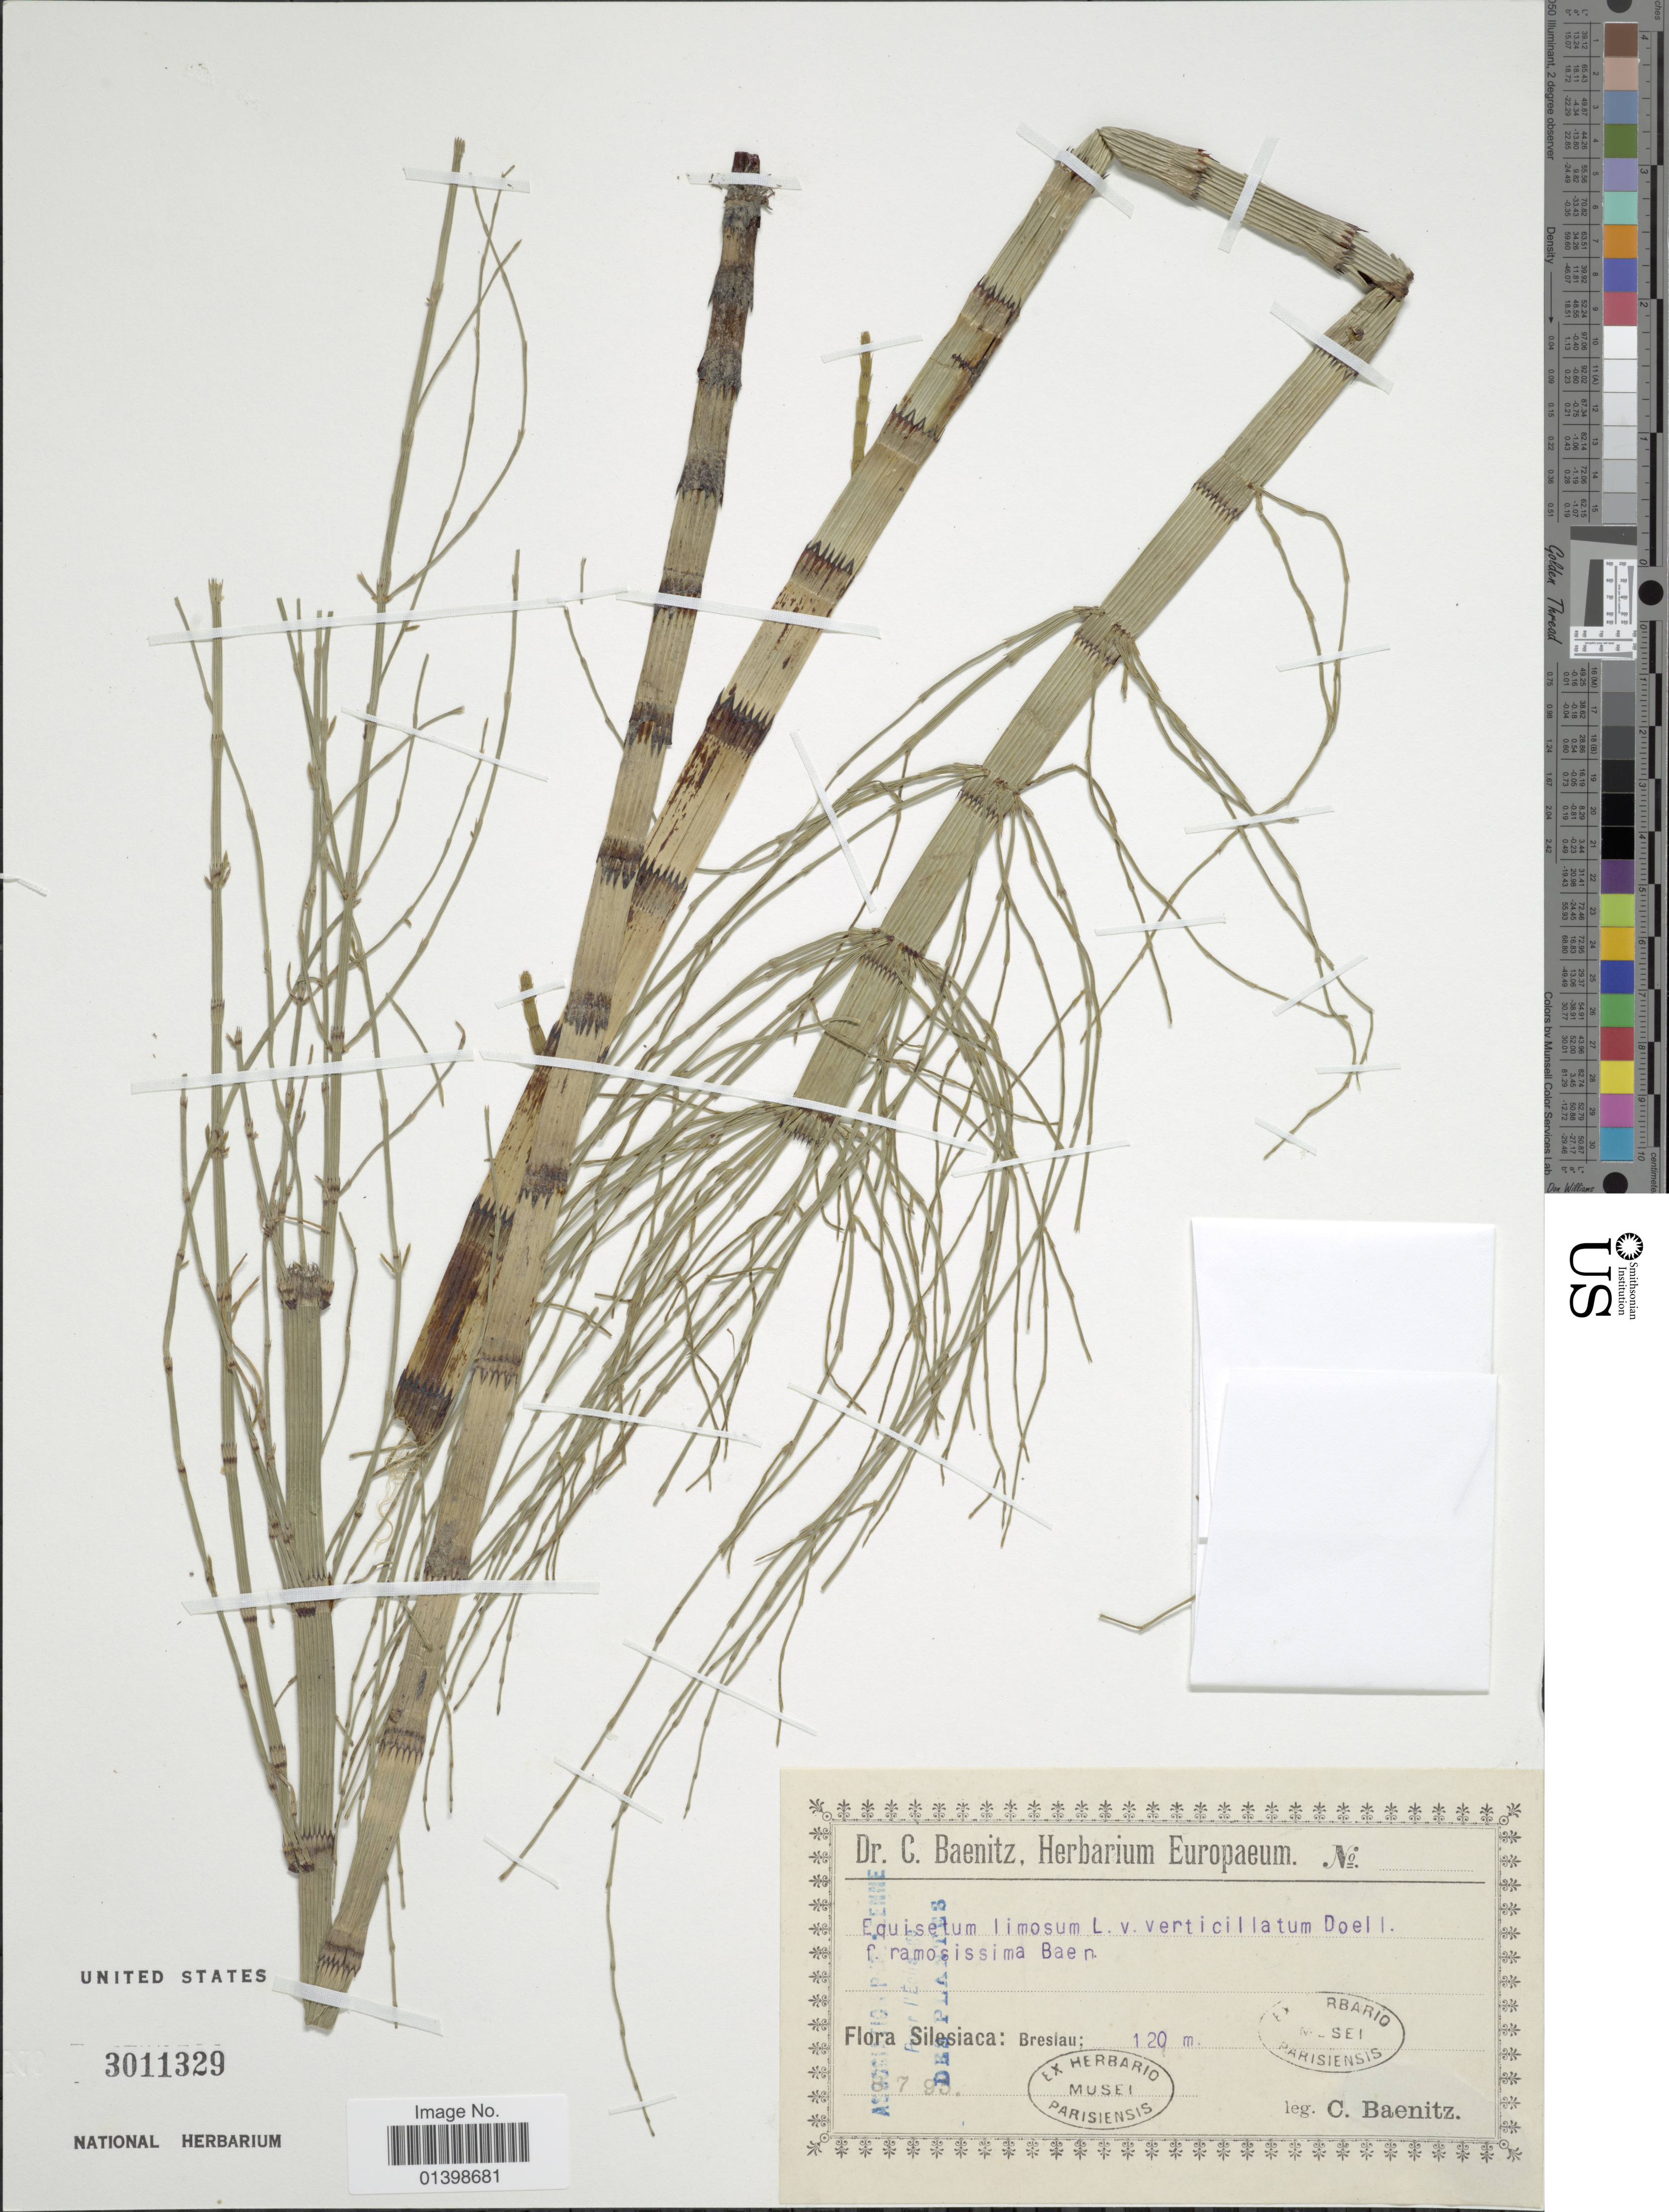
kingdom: Plantae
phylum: Tracheophyta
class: Polypodiopsida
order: Equisetales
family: Equisetaceae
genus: Equisetum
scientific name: Equisetum fluviatile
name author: L.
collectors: C. G. Baenitz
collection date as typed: Transcribed d/m/y: 8/7/93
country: Poland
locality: Silesiaca: Breslau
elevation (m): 120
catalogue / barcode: US 3011329